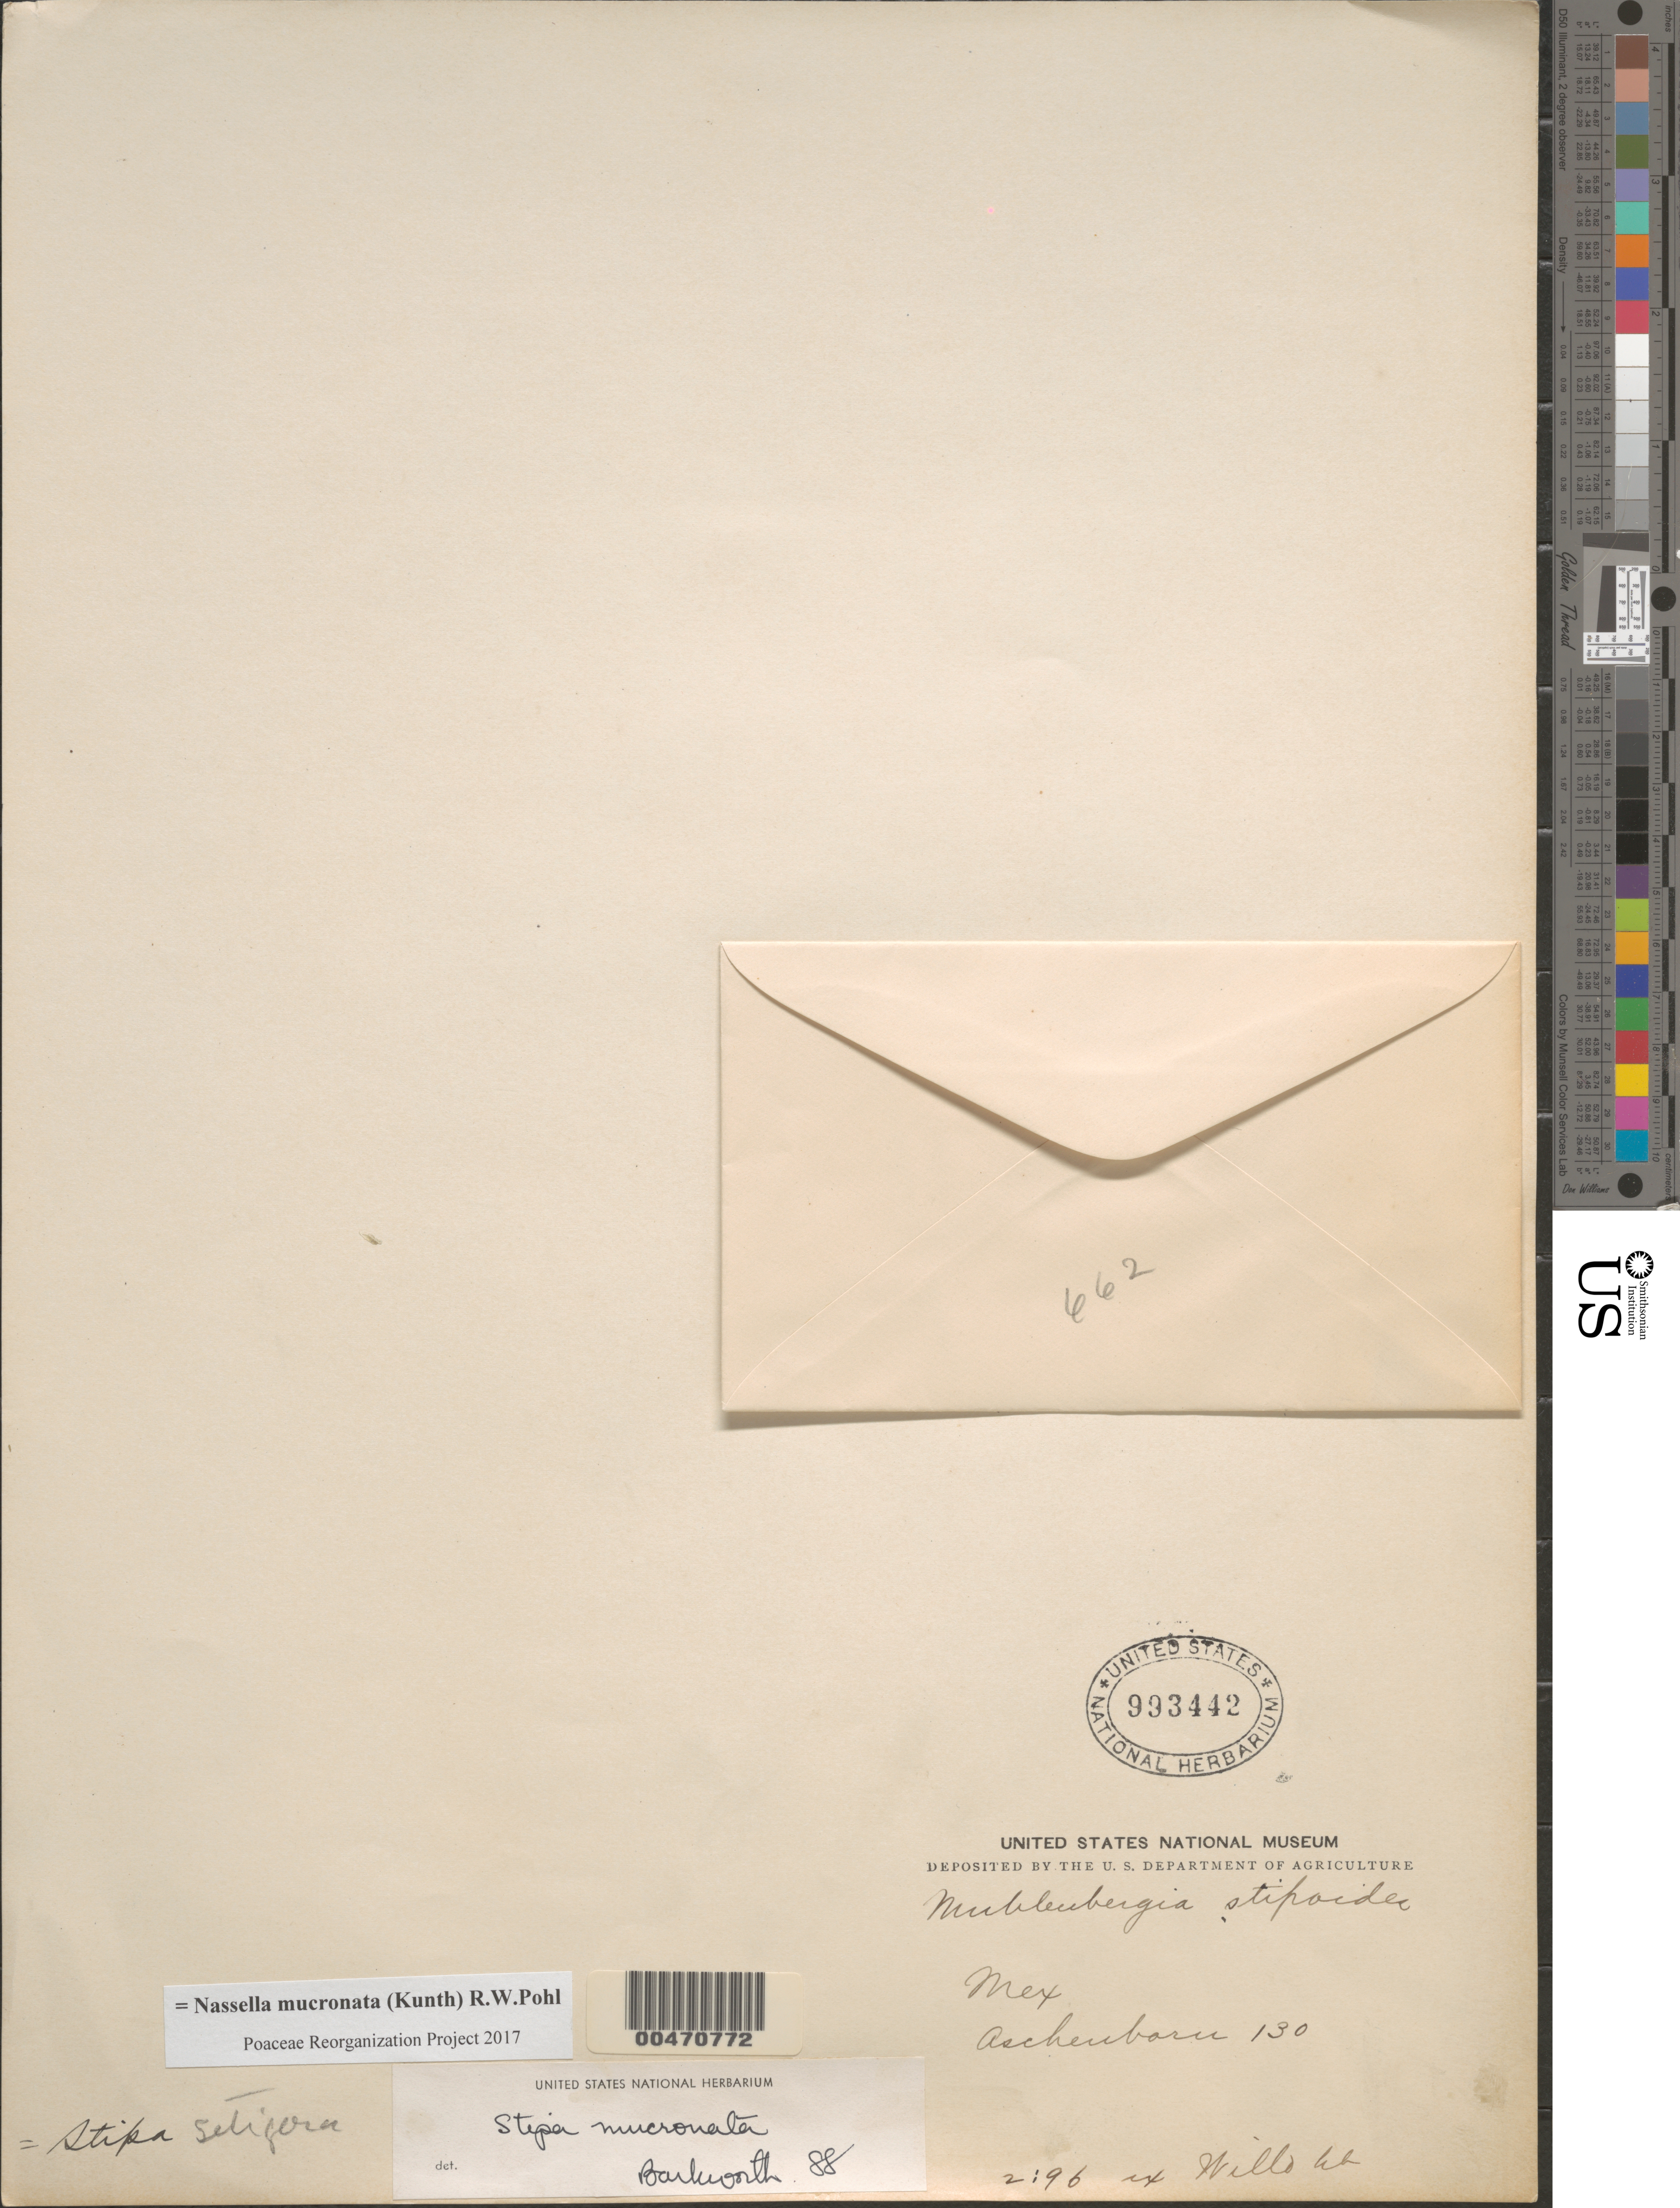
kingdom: Plantae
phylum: Tracheophyta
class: Liliopsida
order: Poales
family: Poaceae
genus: Nassella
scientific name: Nassella mucronata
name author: (Kunth) R.W. Pohl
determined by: Poaceae Reorganization Project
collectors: A. Aschenborn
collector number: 130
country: Mexico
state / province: Durango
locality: San Ramon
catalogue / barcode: US 993442